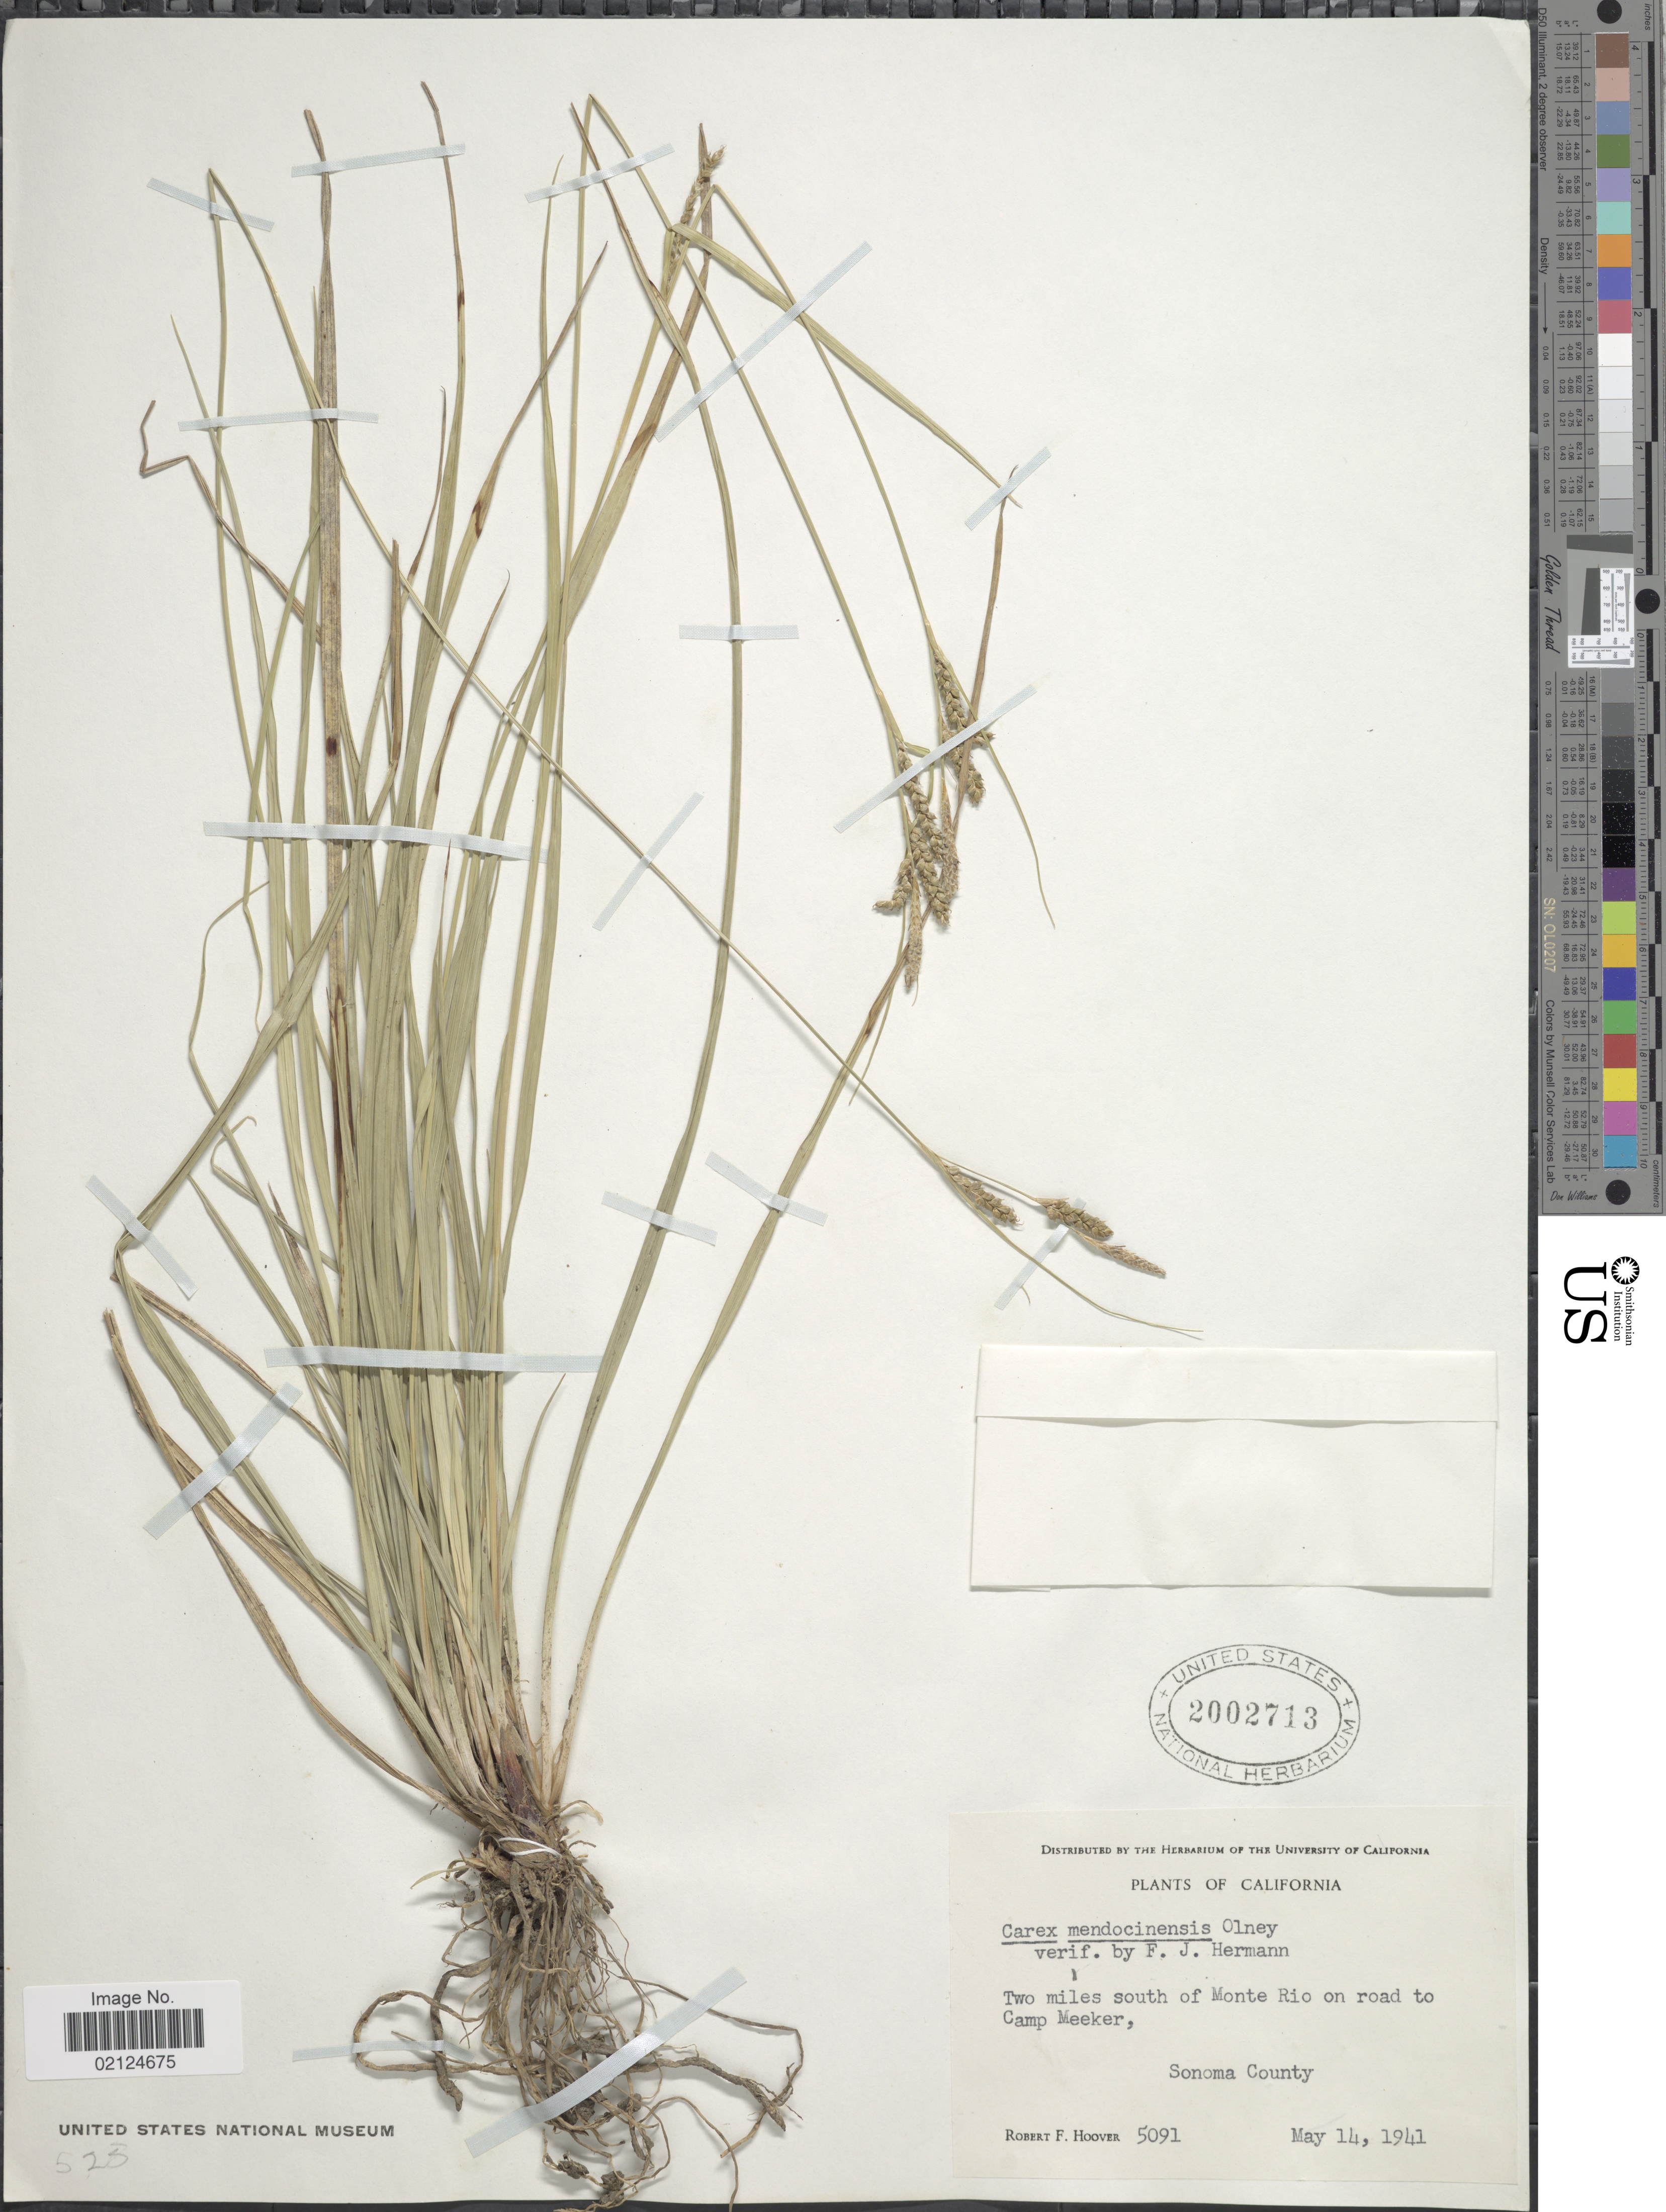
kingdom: Plantae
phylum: Tracheophyta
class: Liliopsida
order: Poales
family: Cyperaceae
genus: Carex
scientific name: Carex mendocinensis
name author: Olney ex Boott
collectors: R. F. Hoover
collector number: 5091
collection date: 1941-05-14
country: United States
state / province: California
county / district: Sonoma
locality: Two miles south of Monte Rico on road to Camp Meeker, Sonoma County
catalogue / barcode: US 2002713